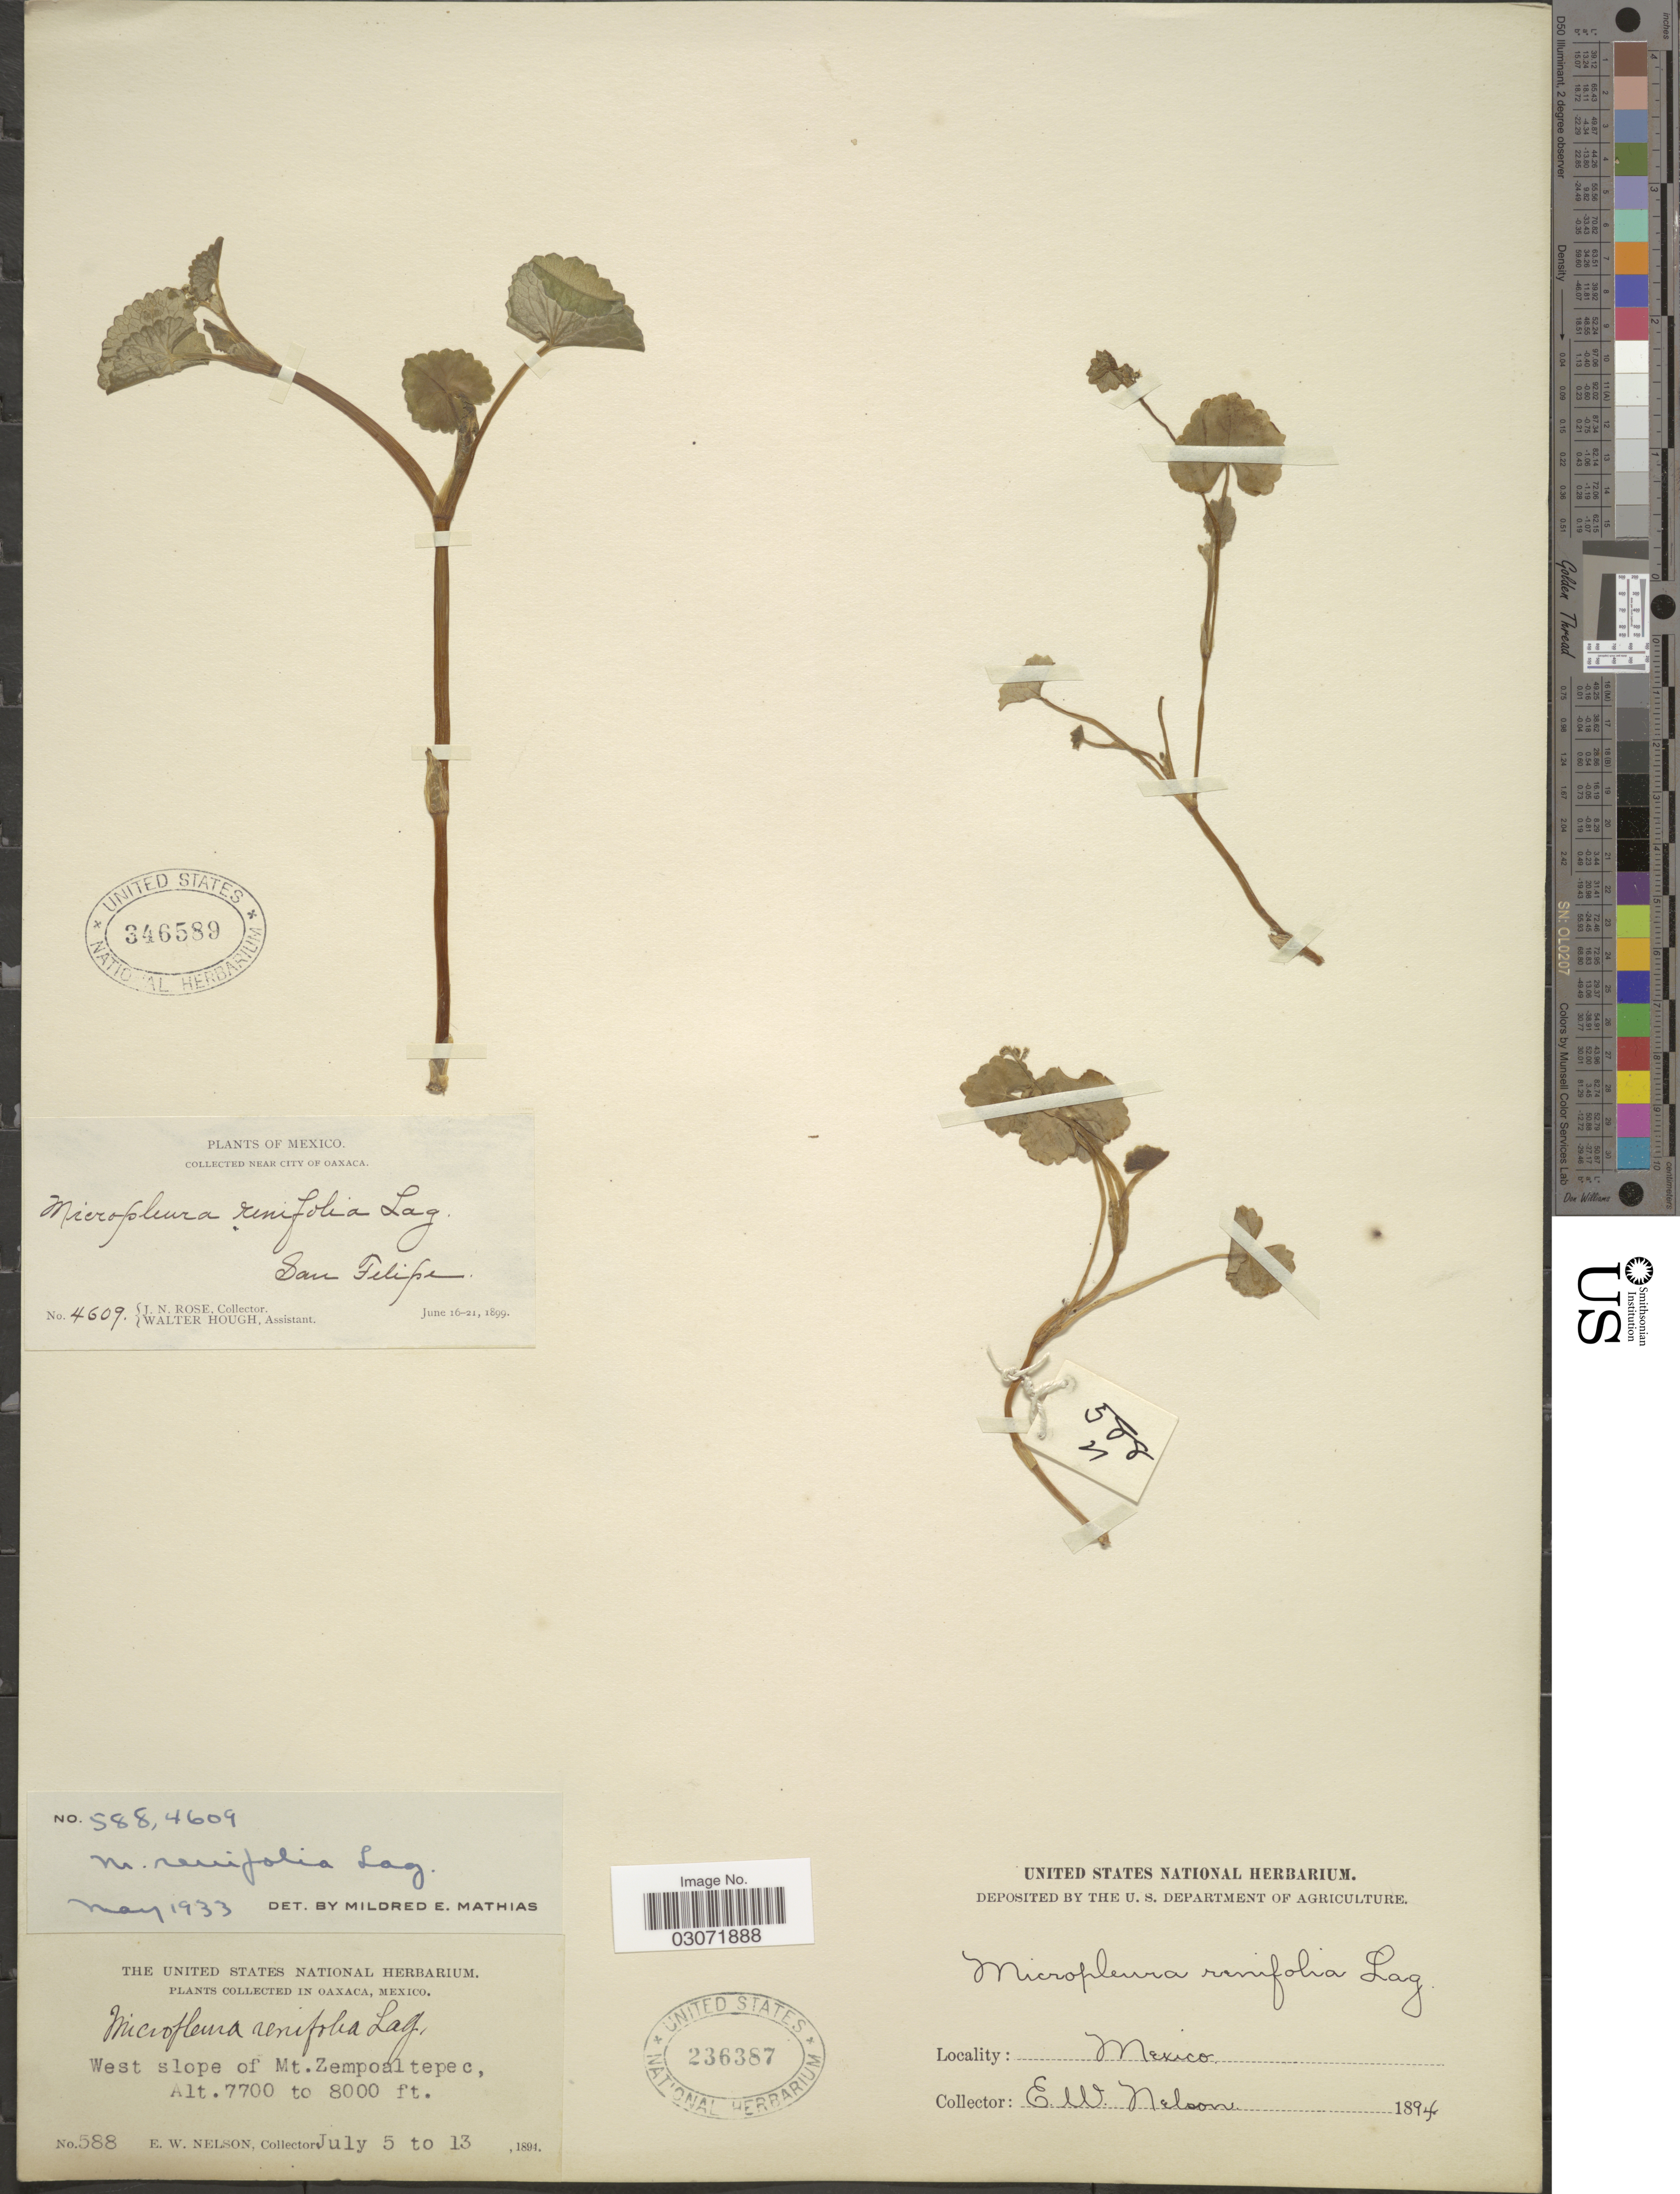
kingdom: Plantae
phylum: Tracheophyta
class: Magnoliopsida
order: Apiales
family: Apiaceae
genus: Micropleura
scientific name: Micropleura renifolia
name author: Lag.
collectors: E. W. Nelson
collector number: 588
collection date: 1894-07-05/1894-07-13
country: Mexico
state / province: Oaxaca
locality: West slope of Mt. Zempoaltepec.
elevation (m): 2347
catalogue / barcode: US 236387